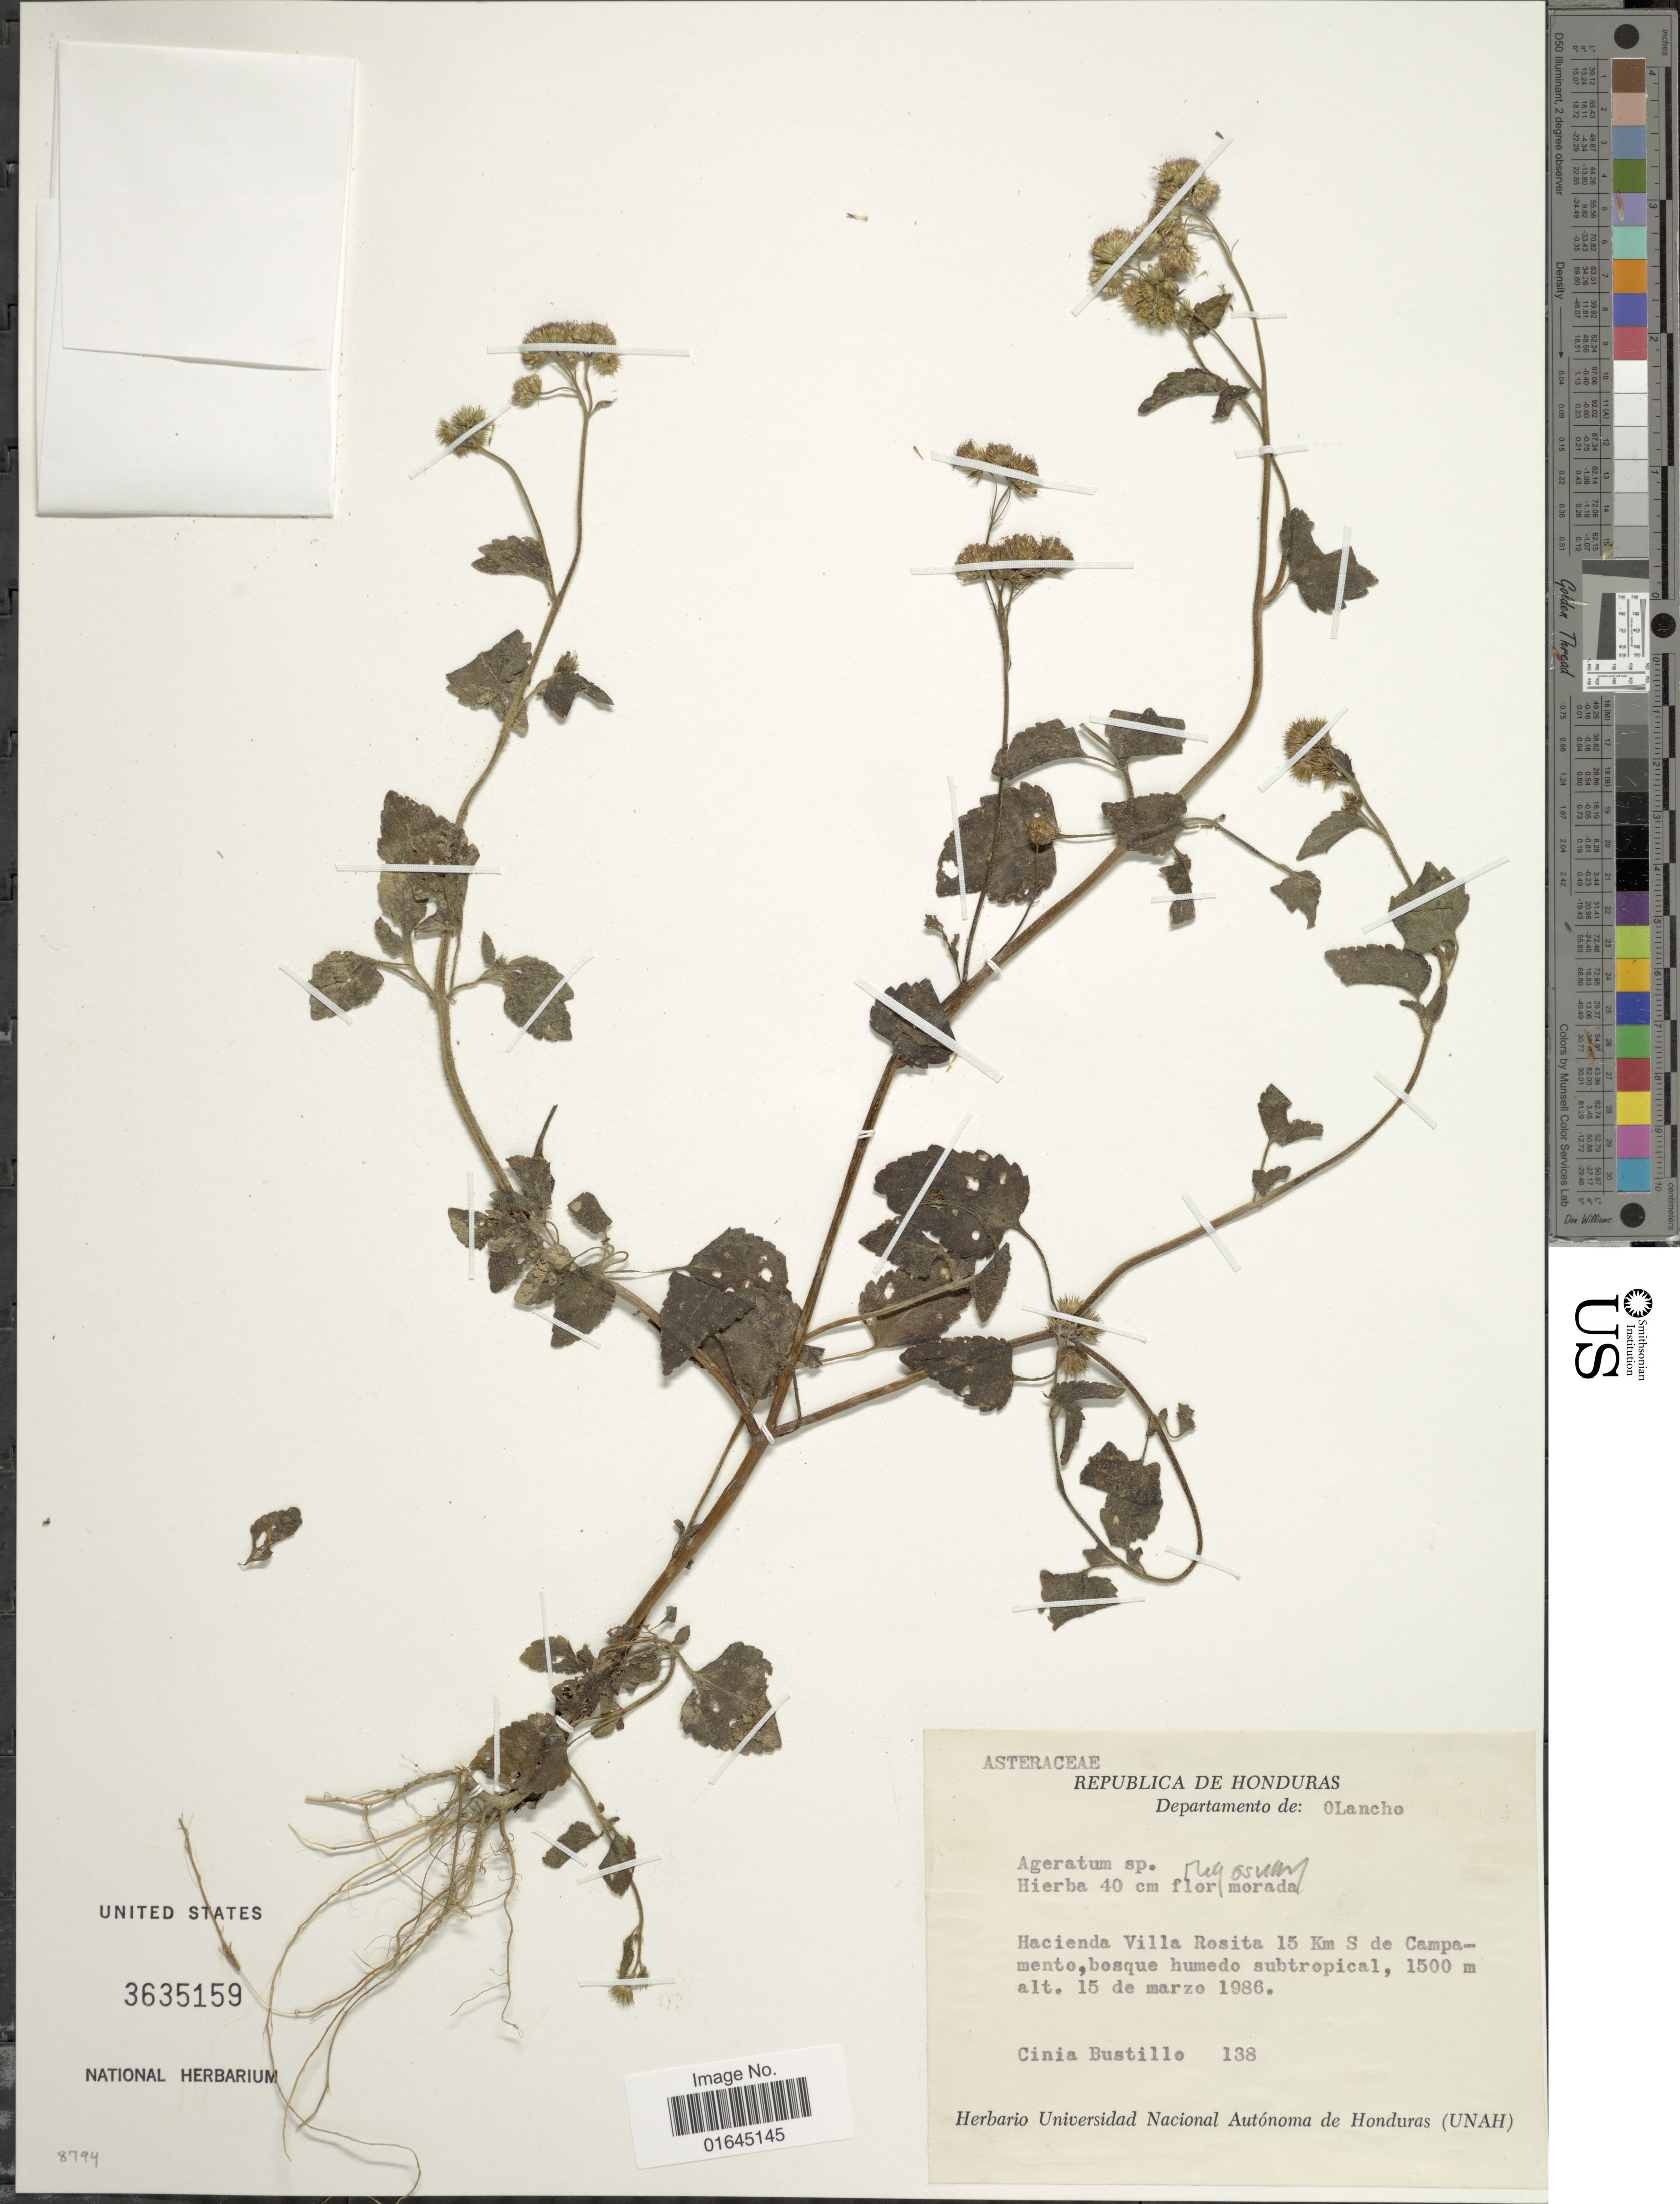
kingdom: Plantae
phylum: Tracheophyta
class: Magnoliopsida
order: Asterales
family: Asteraceae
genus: Ageratum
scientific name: Ageratum rugosum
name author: J.M. Coult.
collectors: C. Bustillo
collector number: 138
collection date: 1986-03-15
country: Honduras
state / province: Olancho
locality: Departamento de Olancho, Hacienda Villa Rosita 15 Km S de Campamento.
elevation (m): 1500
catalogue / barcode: US 3635159